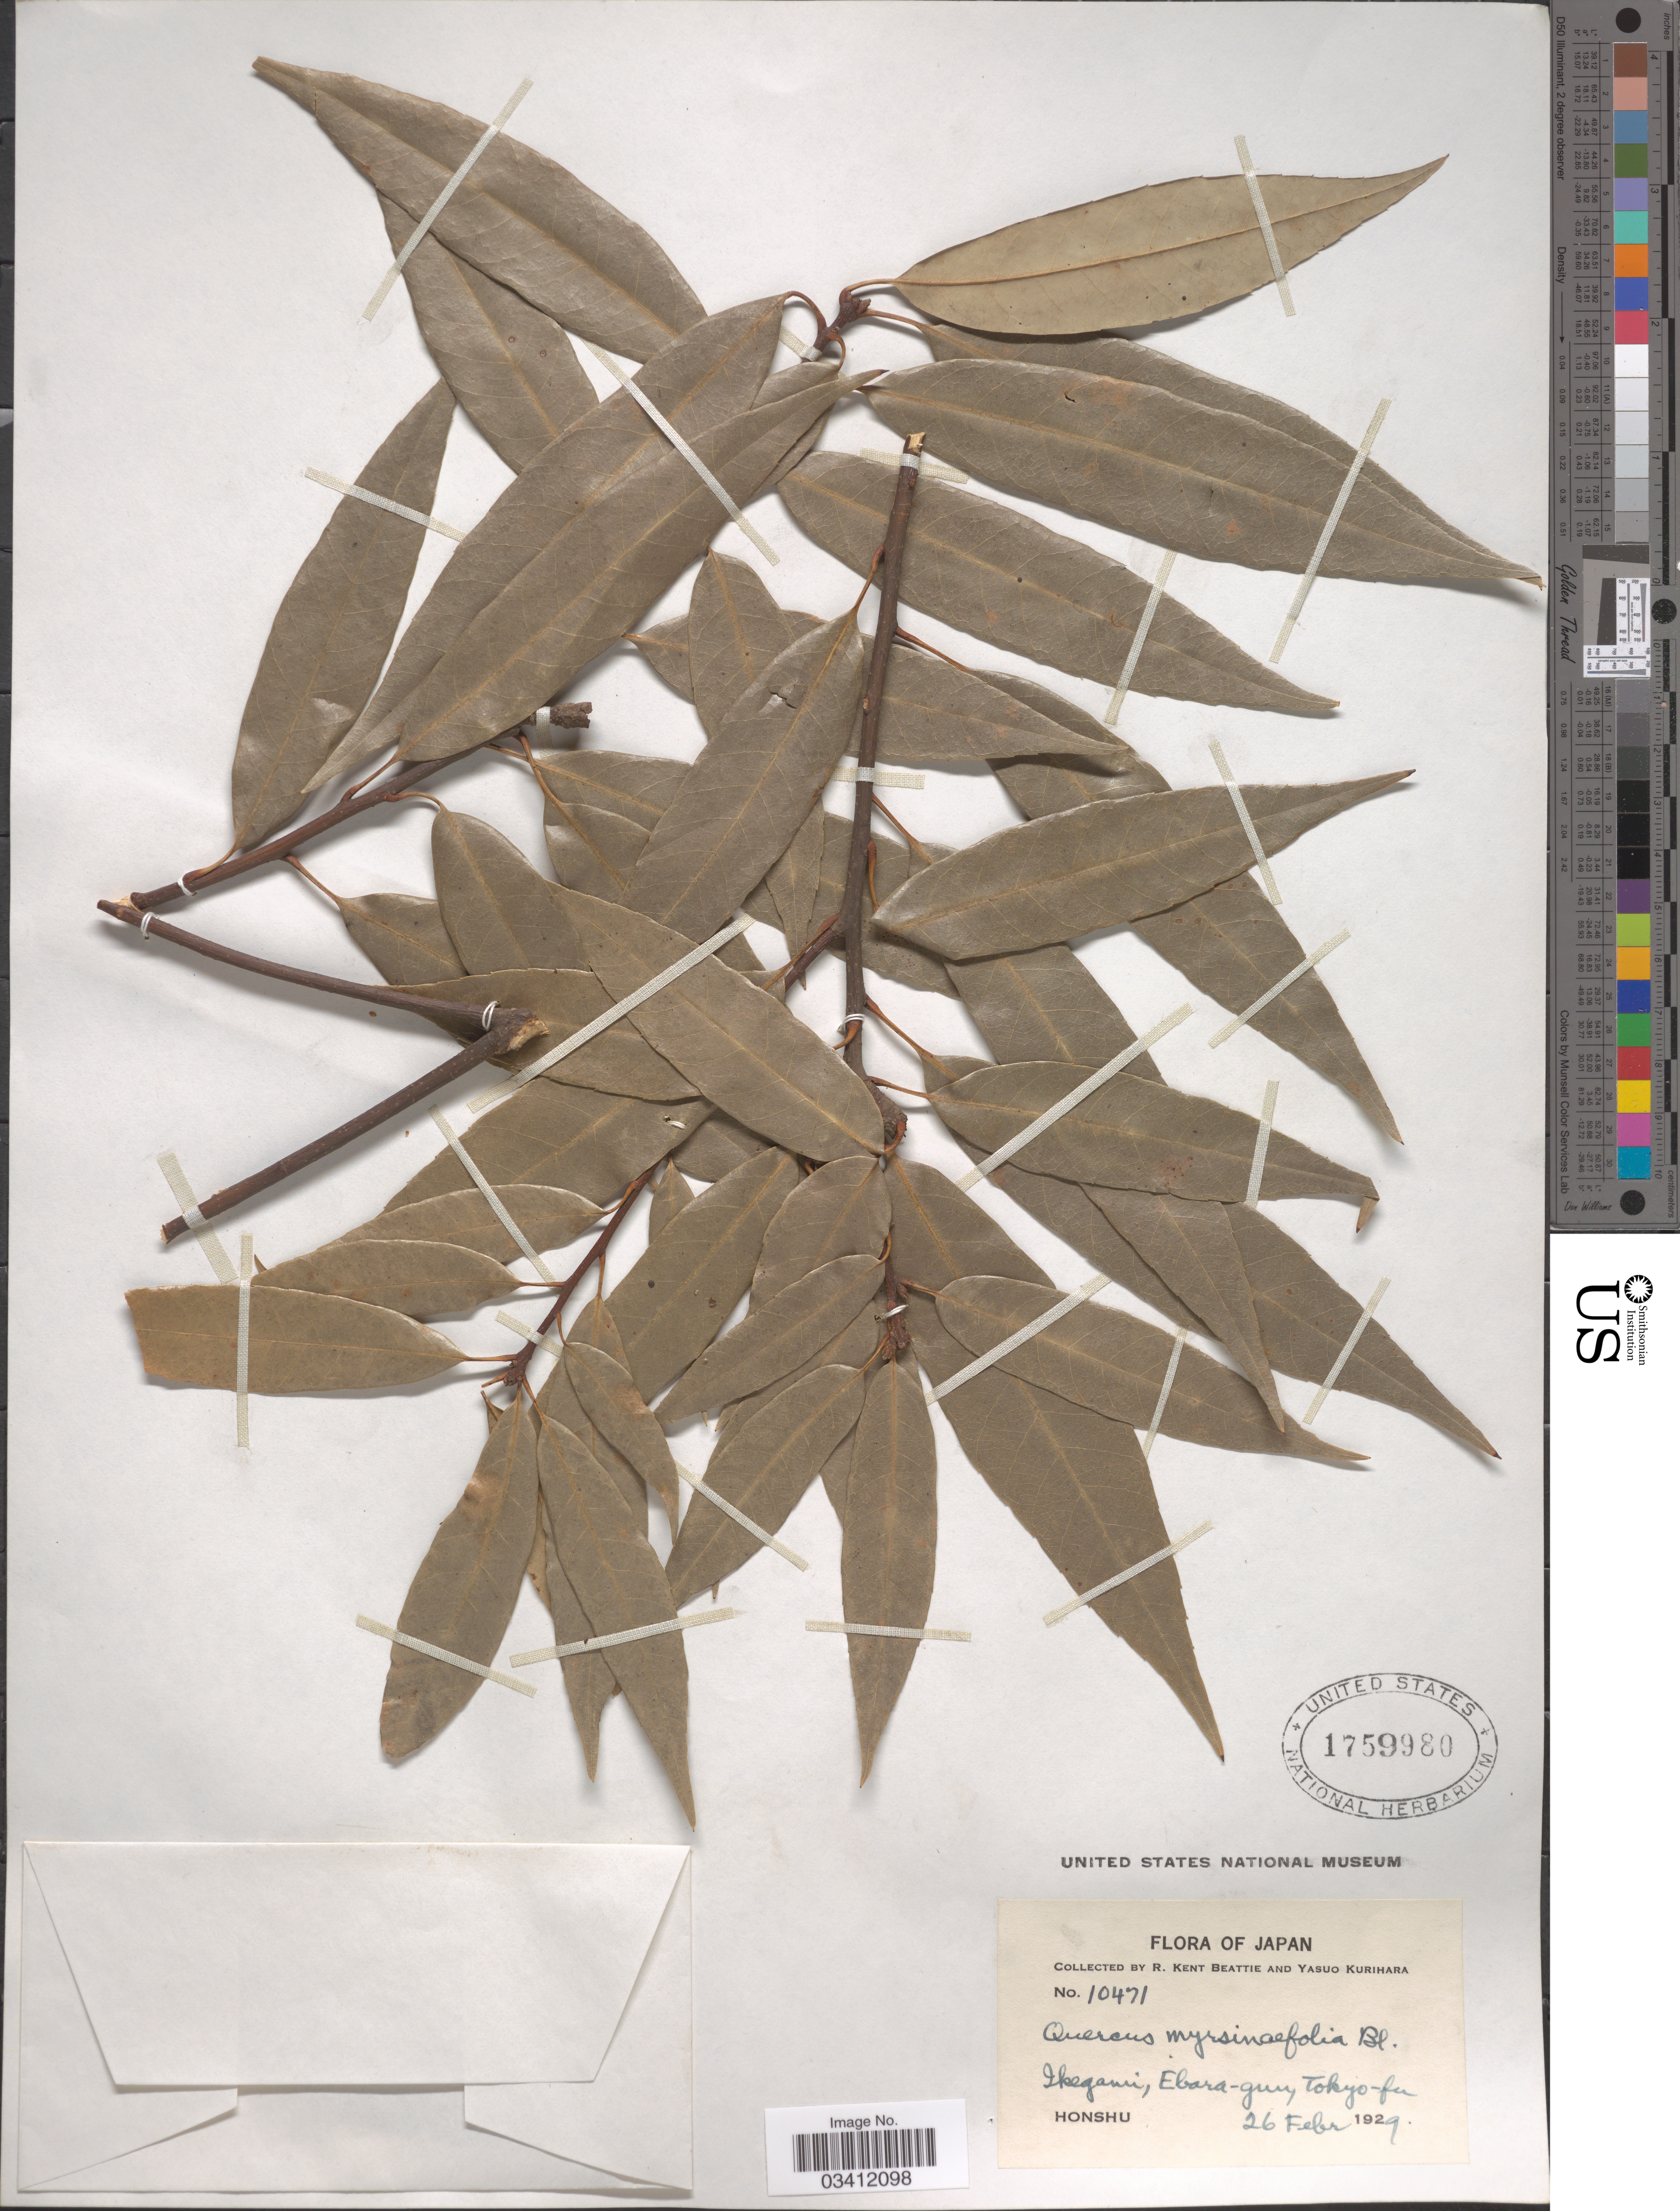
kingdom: Plantae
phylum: Tracheophyta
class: Magnoliopsida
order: Fagales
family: Fagaceae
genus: Quercus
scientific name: Quercus myrsinifolia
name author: Blume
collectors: R. K. Beattie & Y. Kurihara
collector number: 10471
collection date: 1929-02-26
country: Japan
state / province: Tokyo, Federal City of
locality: Ikegami, Ebara-guu, Tokyo-fu. Honshu.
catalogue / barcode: US 1759980